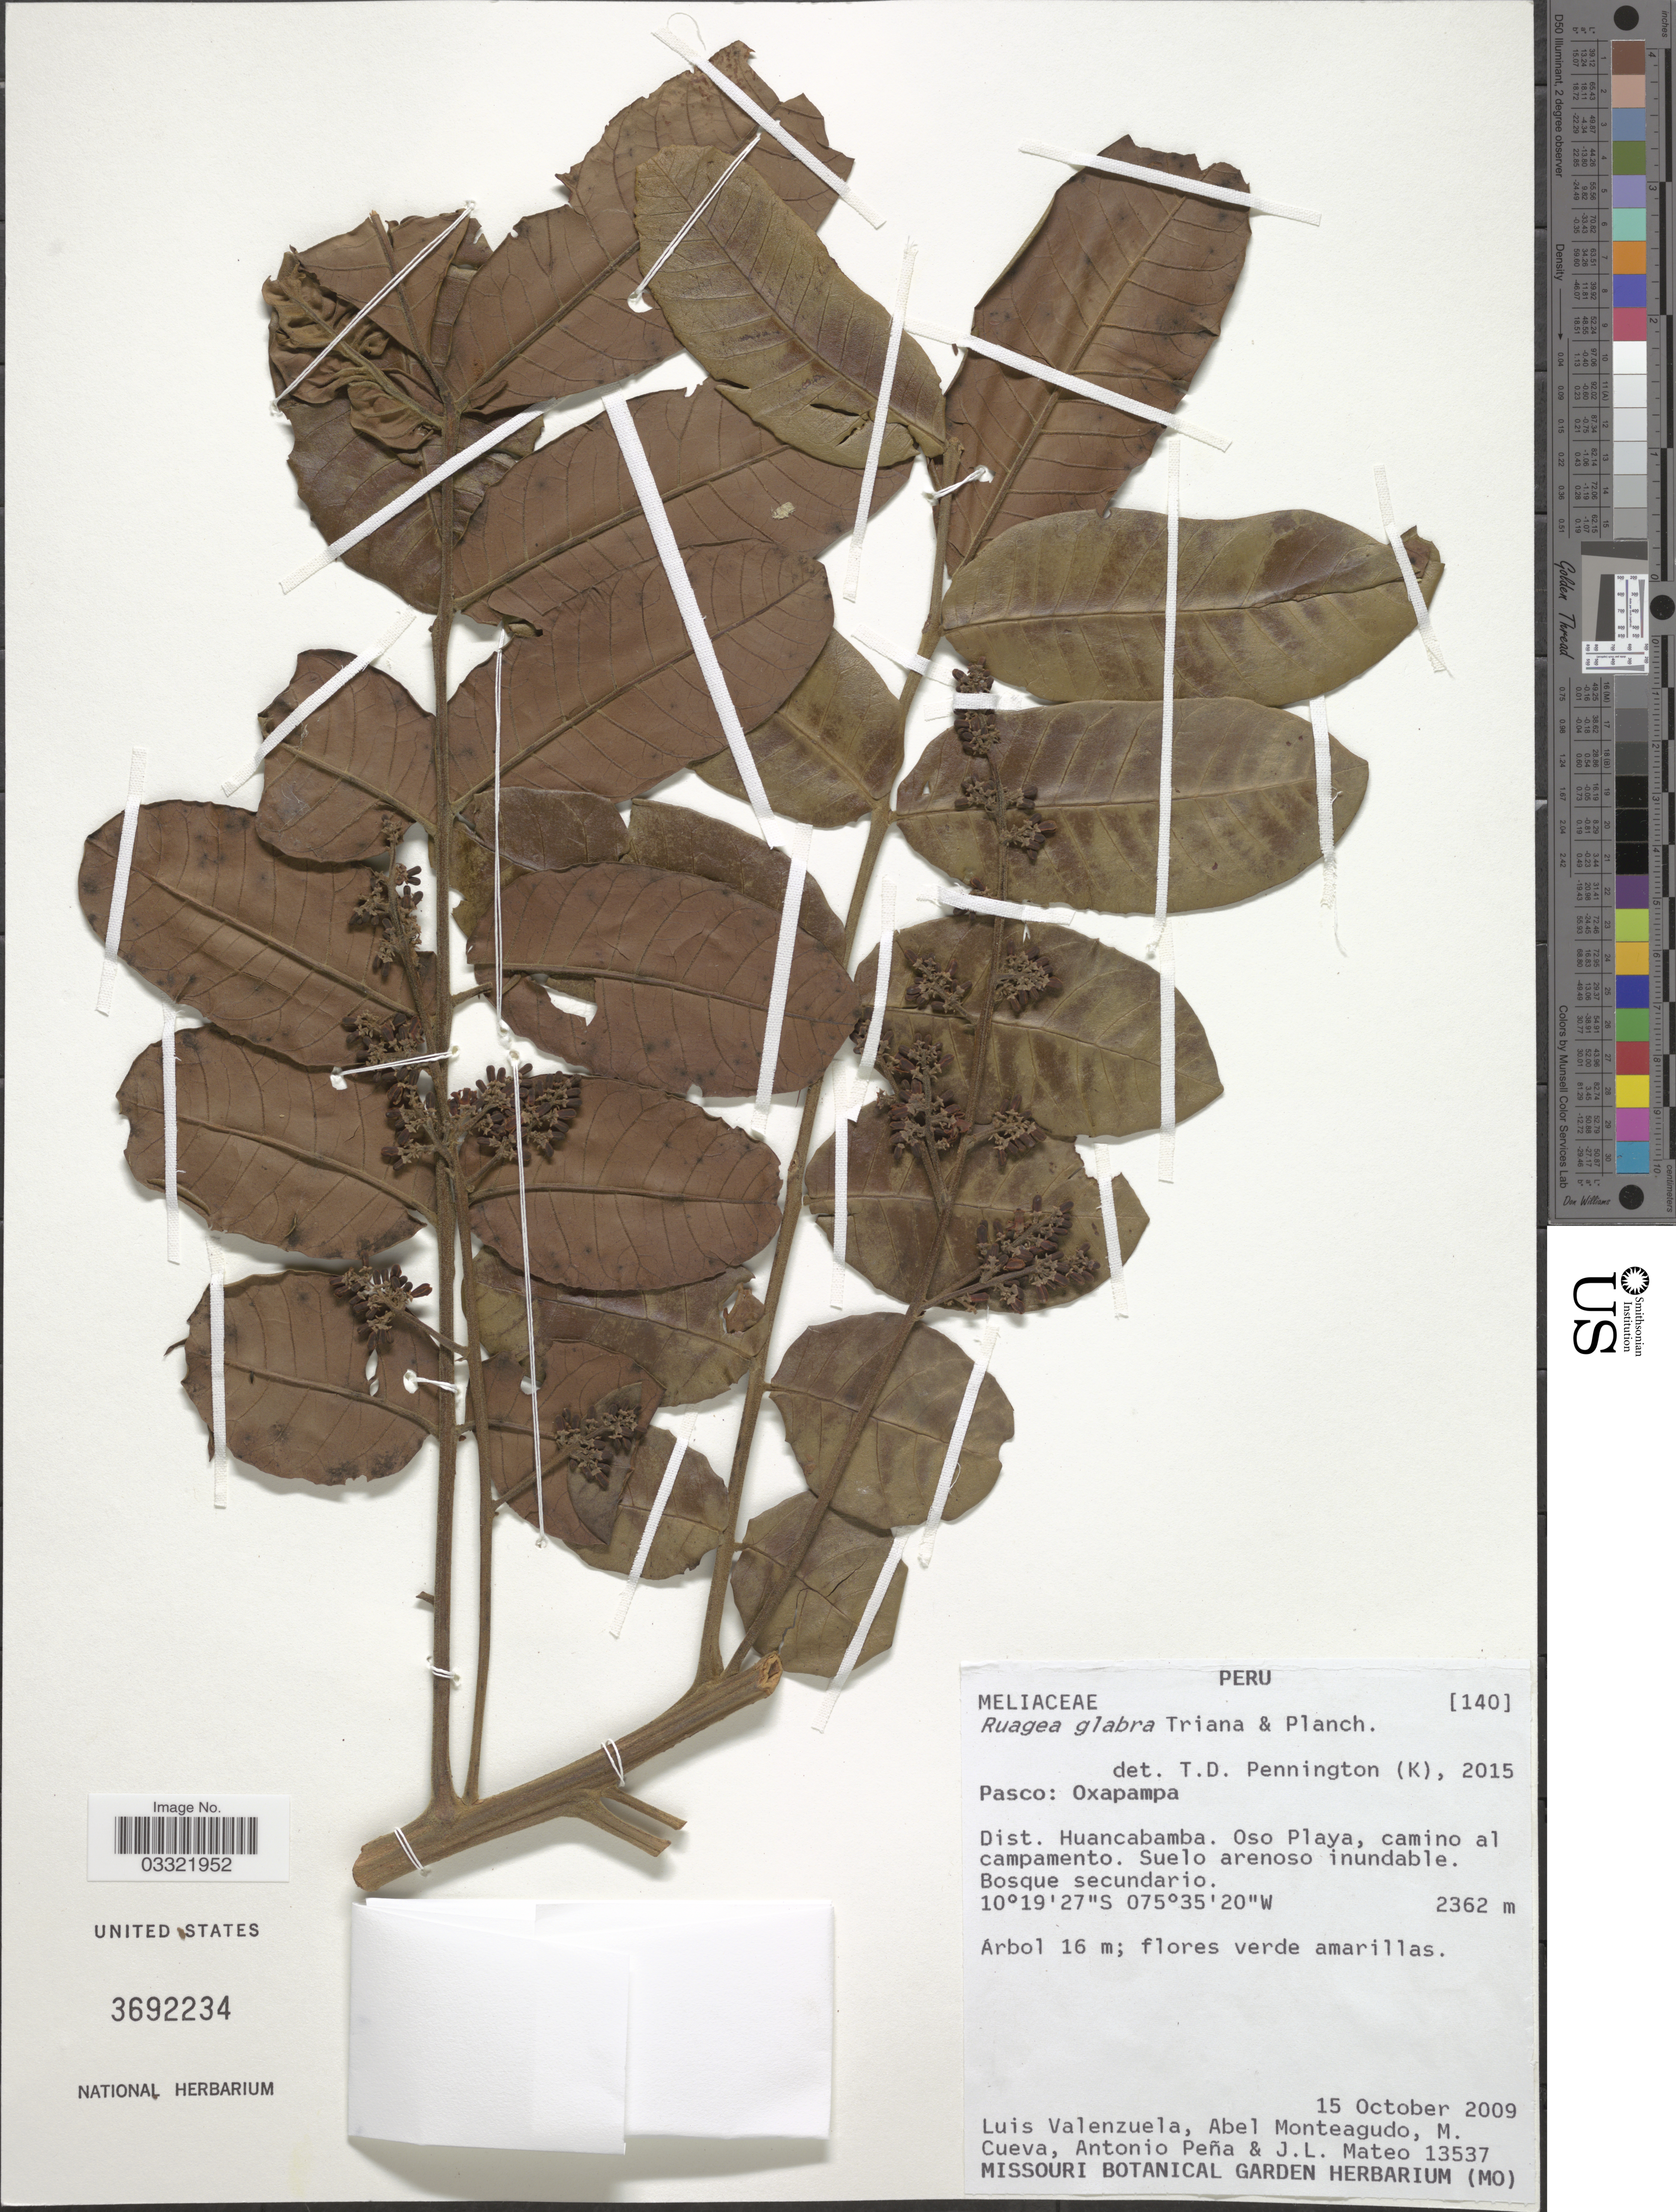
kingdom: Plantae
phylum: Tracheophyta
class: Magnoliopsida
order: Sapindales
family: Meliaceae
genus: Ruagea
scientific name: Ruagea glabra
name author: Triana & Planch.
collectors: L. Valenzuela, A. Monteagudo, M. Cueva, A. Peña & J. Mateo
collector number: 13537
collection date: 2009-10-15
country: Peru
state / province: Pasco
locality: Oxapampa. Dist. Huancabamba. Oso Playa, camino al campamento.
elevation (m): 2362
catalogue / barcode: US 3692234